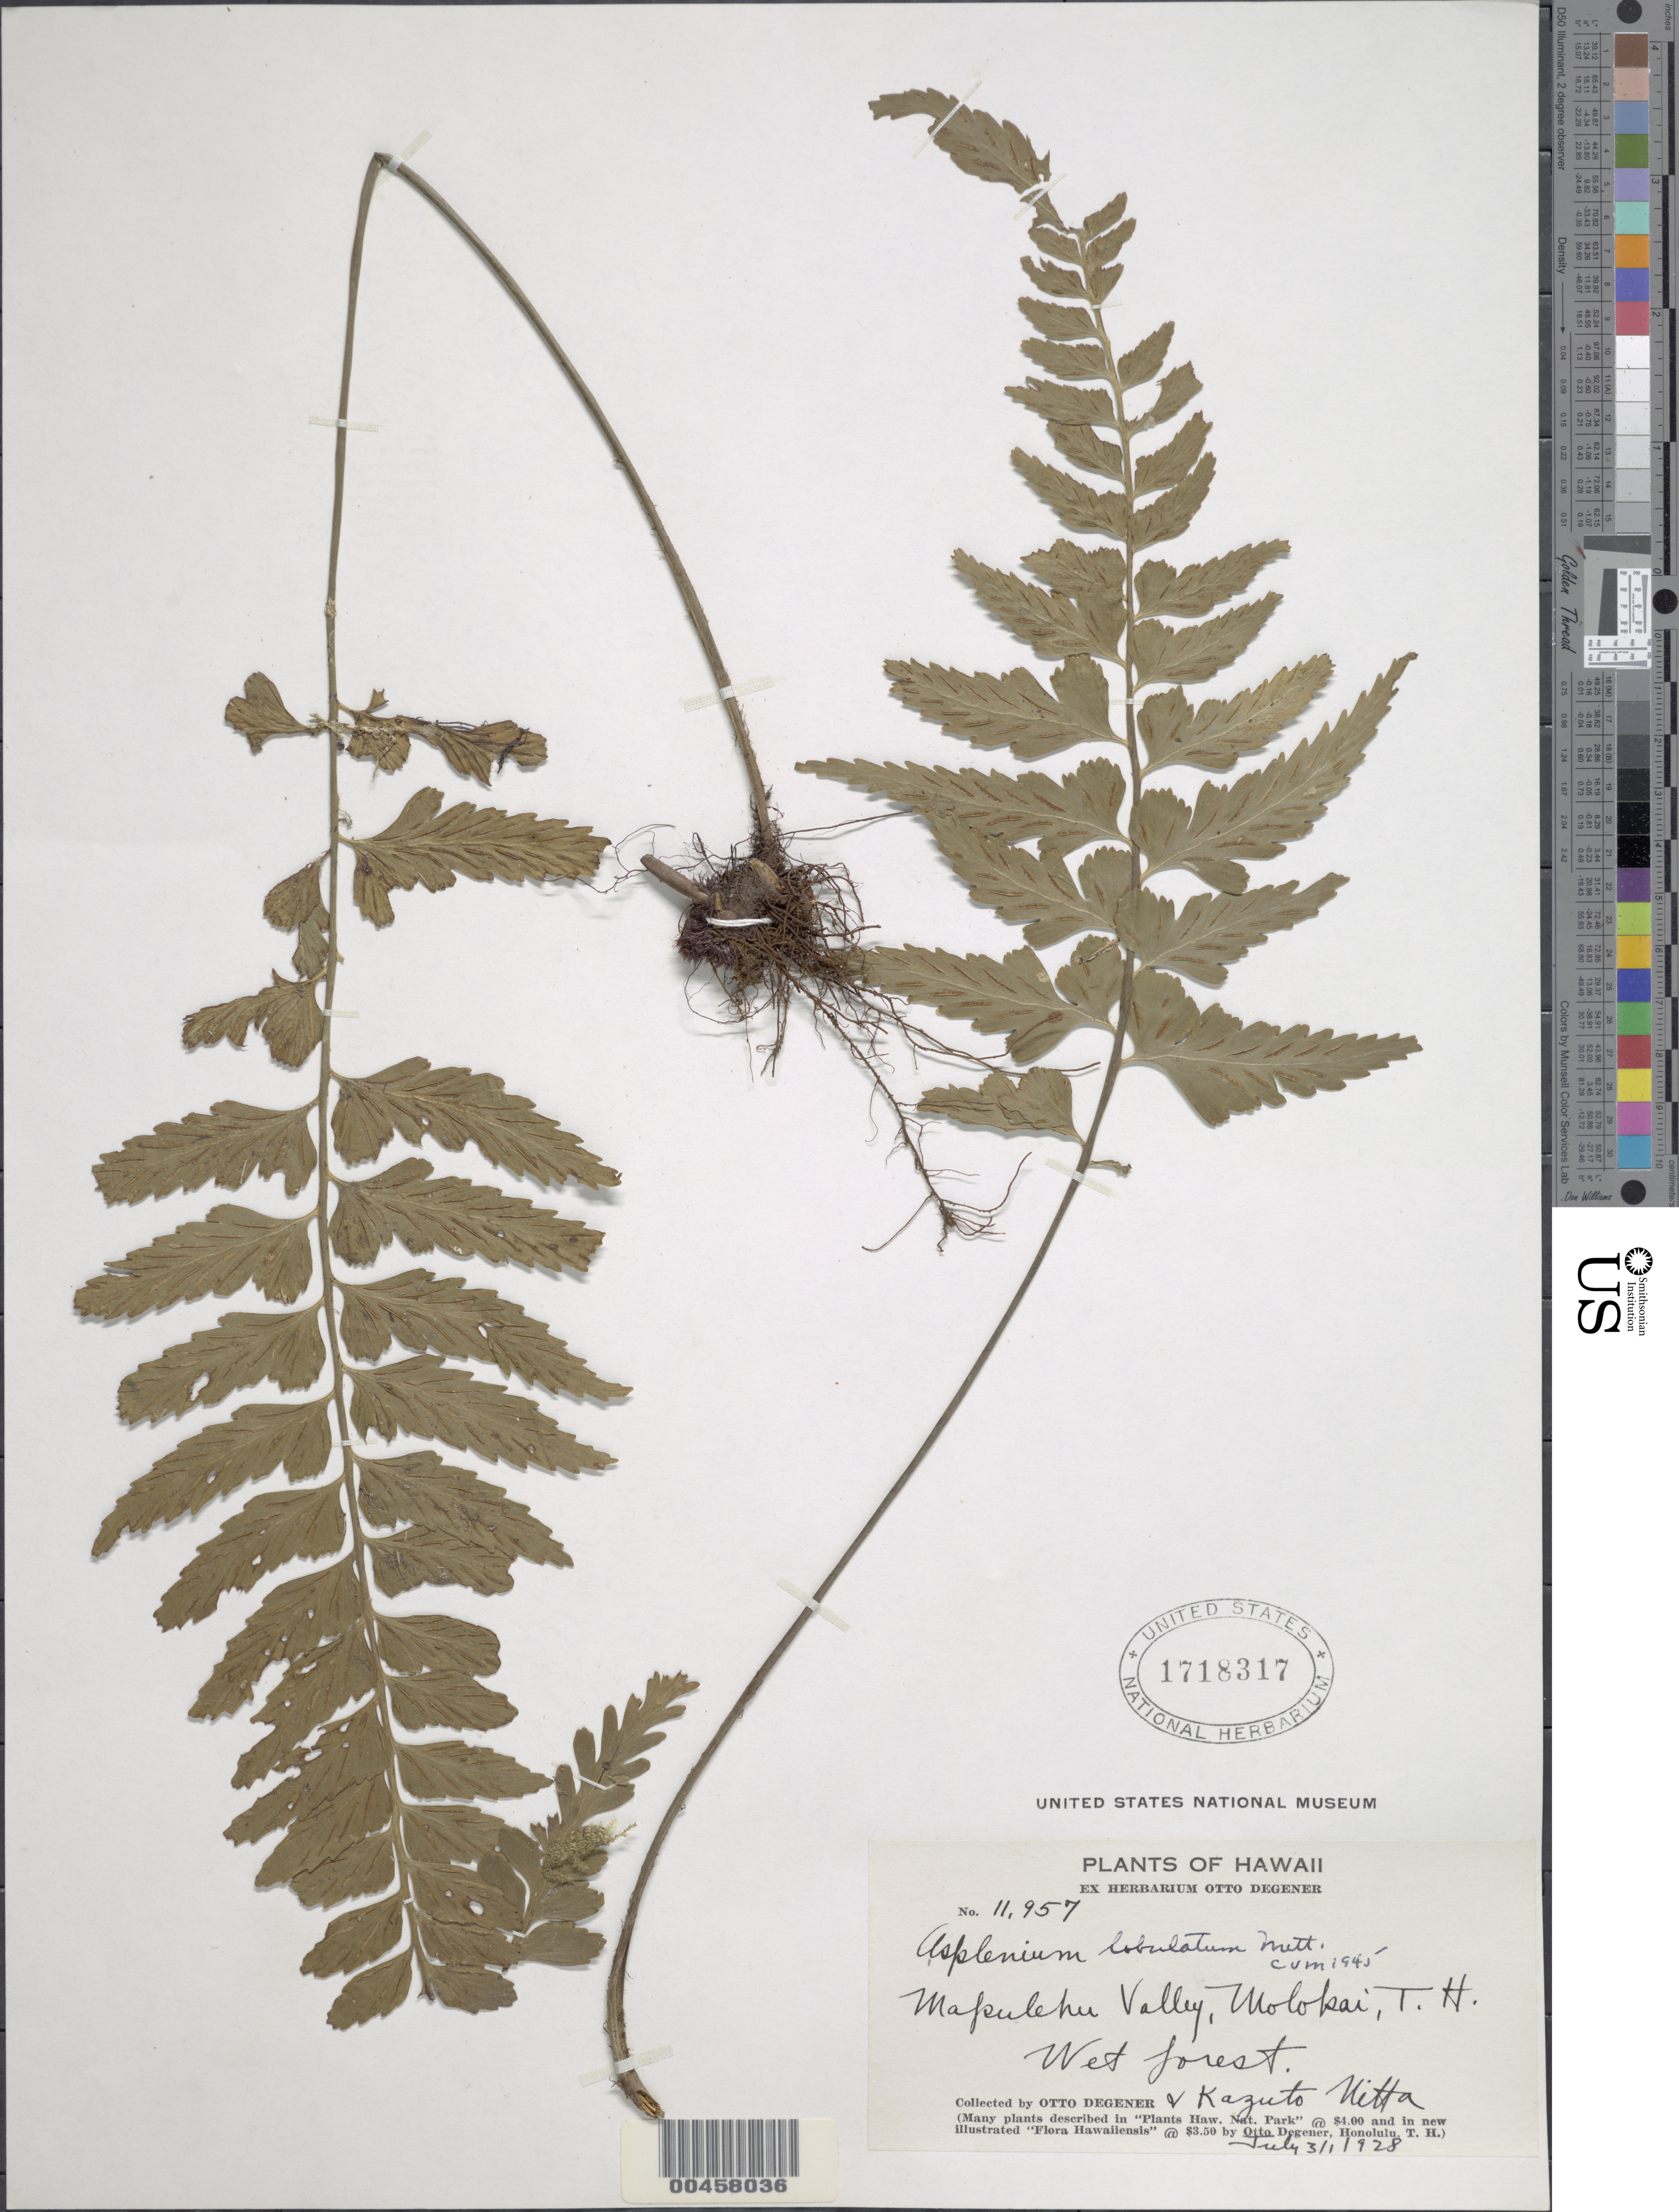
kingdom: Plantae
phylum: Tracheophyta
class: Polypodiopsida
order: Polypodiales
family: Aspleniaceae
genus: Asplenium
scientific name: Asplenium lobulatum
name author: Mett.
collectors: O. Degener & K. Nitta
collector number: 11957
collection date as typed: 31 Jul 1928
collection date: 1928-07-31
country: United States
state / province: Hawaii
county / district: Maui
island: Moloka'i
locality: Mapulehu Valley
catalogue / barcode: US 1718317